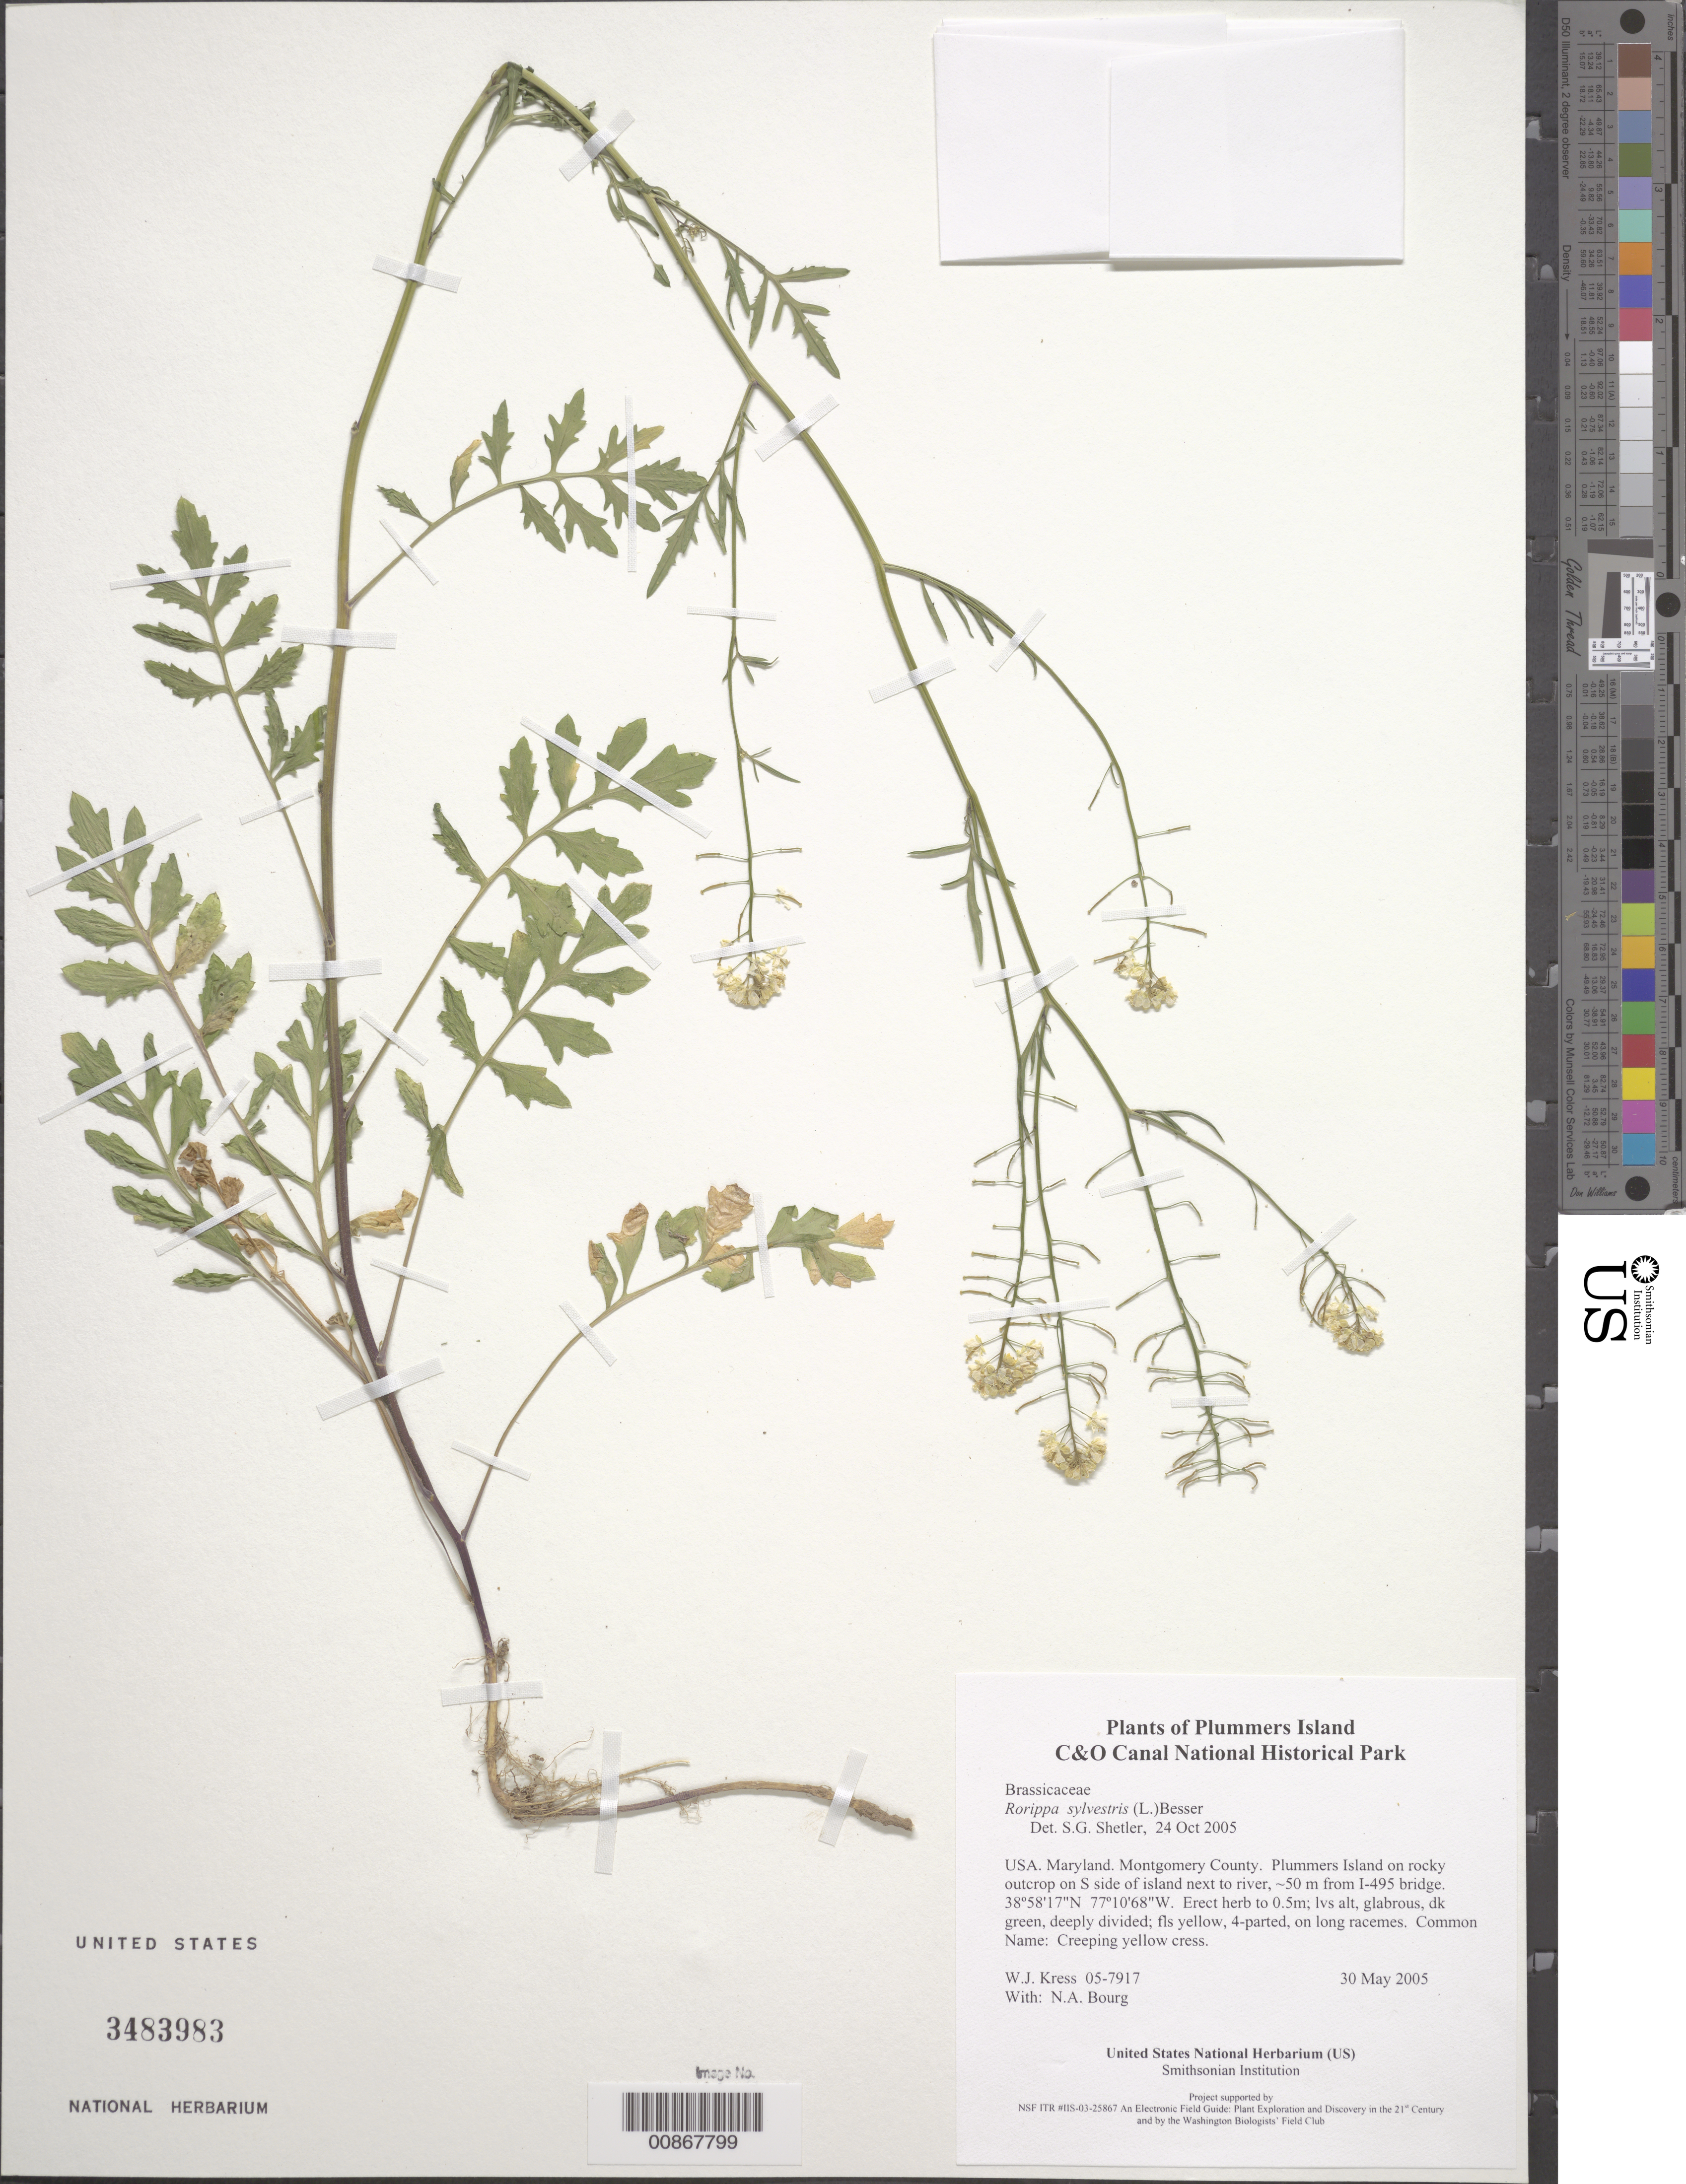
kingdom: Plantae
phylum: Tracheophyta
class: Magnoliopsida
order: Brassicales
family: Brassicaceae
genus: Rorippa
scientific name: Rorippa sylvestris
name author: (L.) Besser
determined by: Shetler, Stanwyn G., (US), NMNH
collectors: W. J. Kress & N. A. Bourg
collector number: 05-7917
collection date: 2005-05-30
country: United States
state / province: Maryland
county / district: Montgomery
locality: Chesapeake and Ohio Canal National Historical Park, Plummers Island on rocky outcrop on S side of island next to river, & ~50 from I-495 bridge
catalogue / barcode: US 3483983